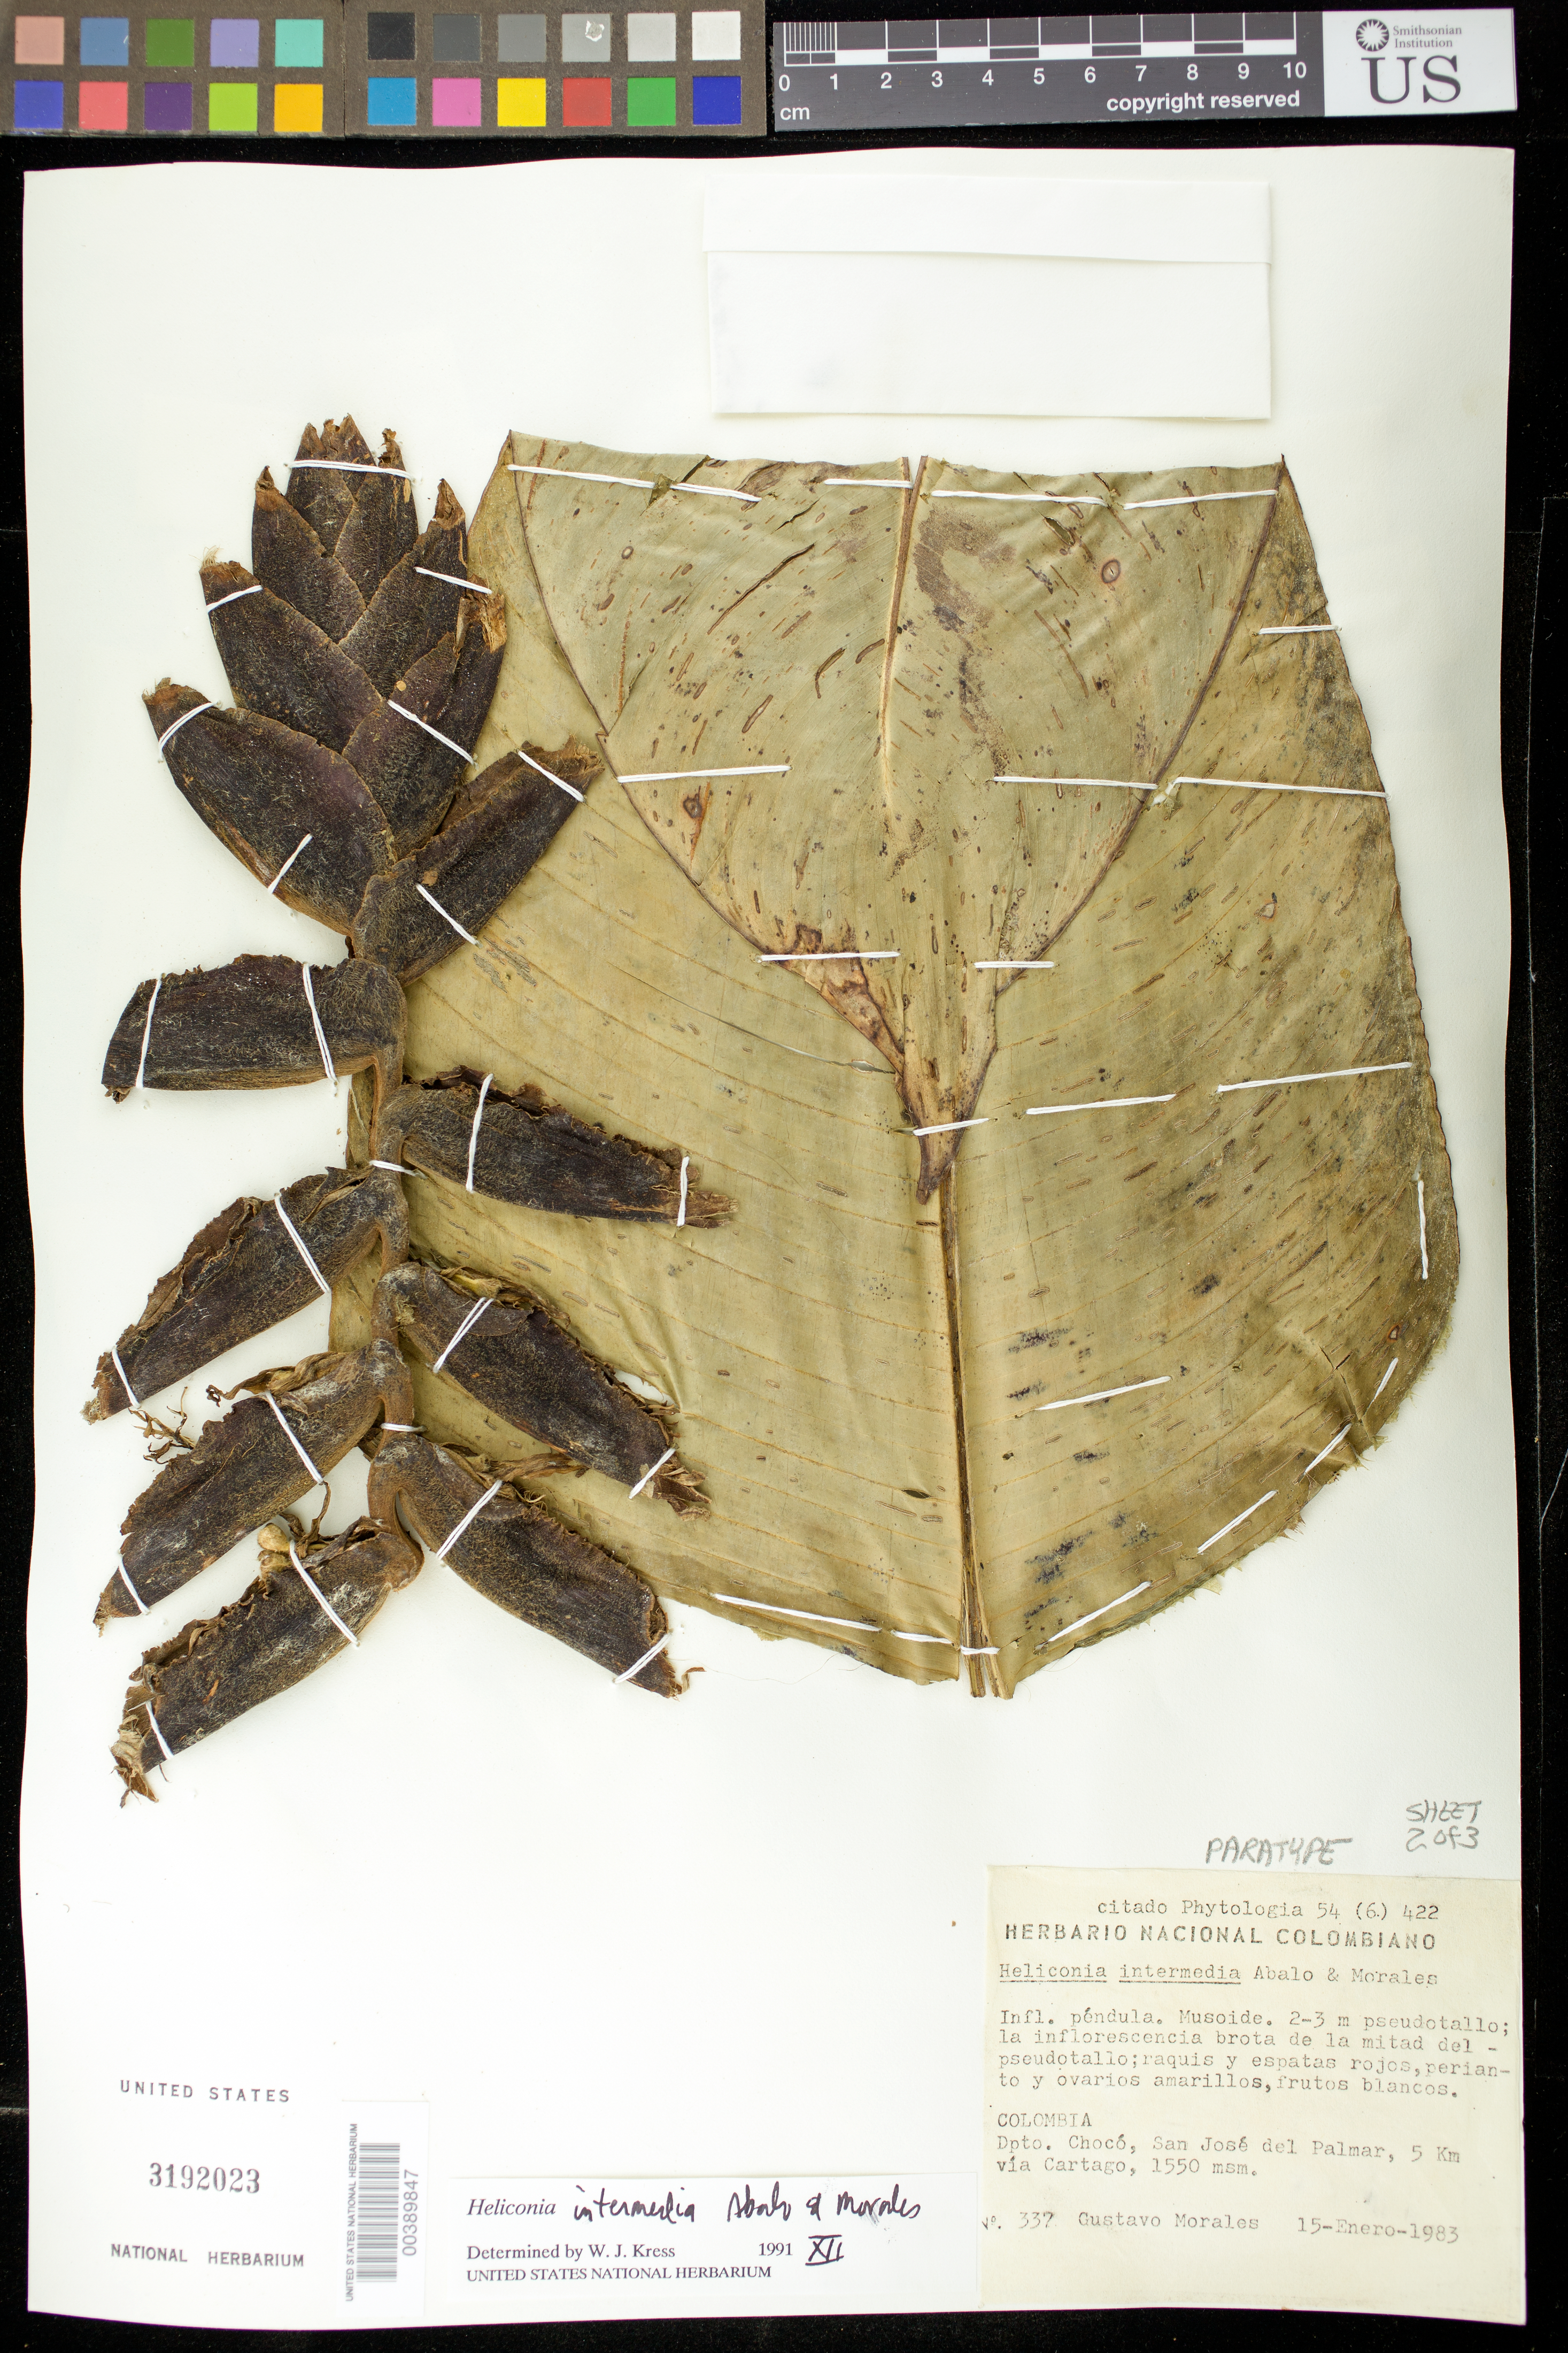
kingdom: Plantae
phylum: Tracheophyta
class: Liliopsida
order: Zingiberales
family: Heliconiaceae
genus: Heliconia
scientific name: Heliconia venusta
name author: Abalo & G. Morales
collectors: G. Morales L.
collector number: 337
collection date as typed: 15 Jan 1983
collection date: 1983-01-15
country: Colombia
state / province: Chocó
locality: San Jose del Palmar, 5 km via Cartago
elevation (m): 1550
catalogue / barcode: US 3192023